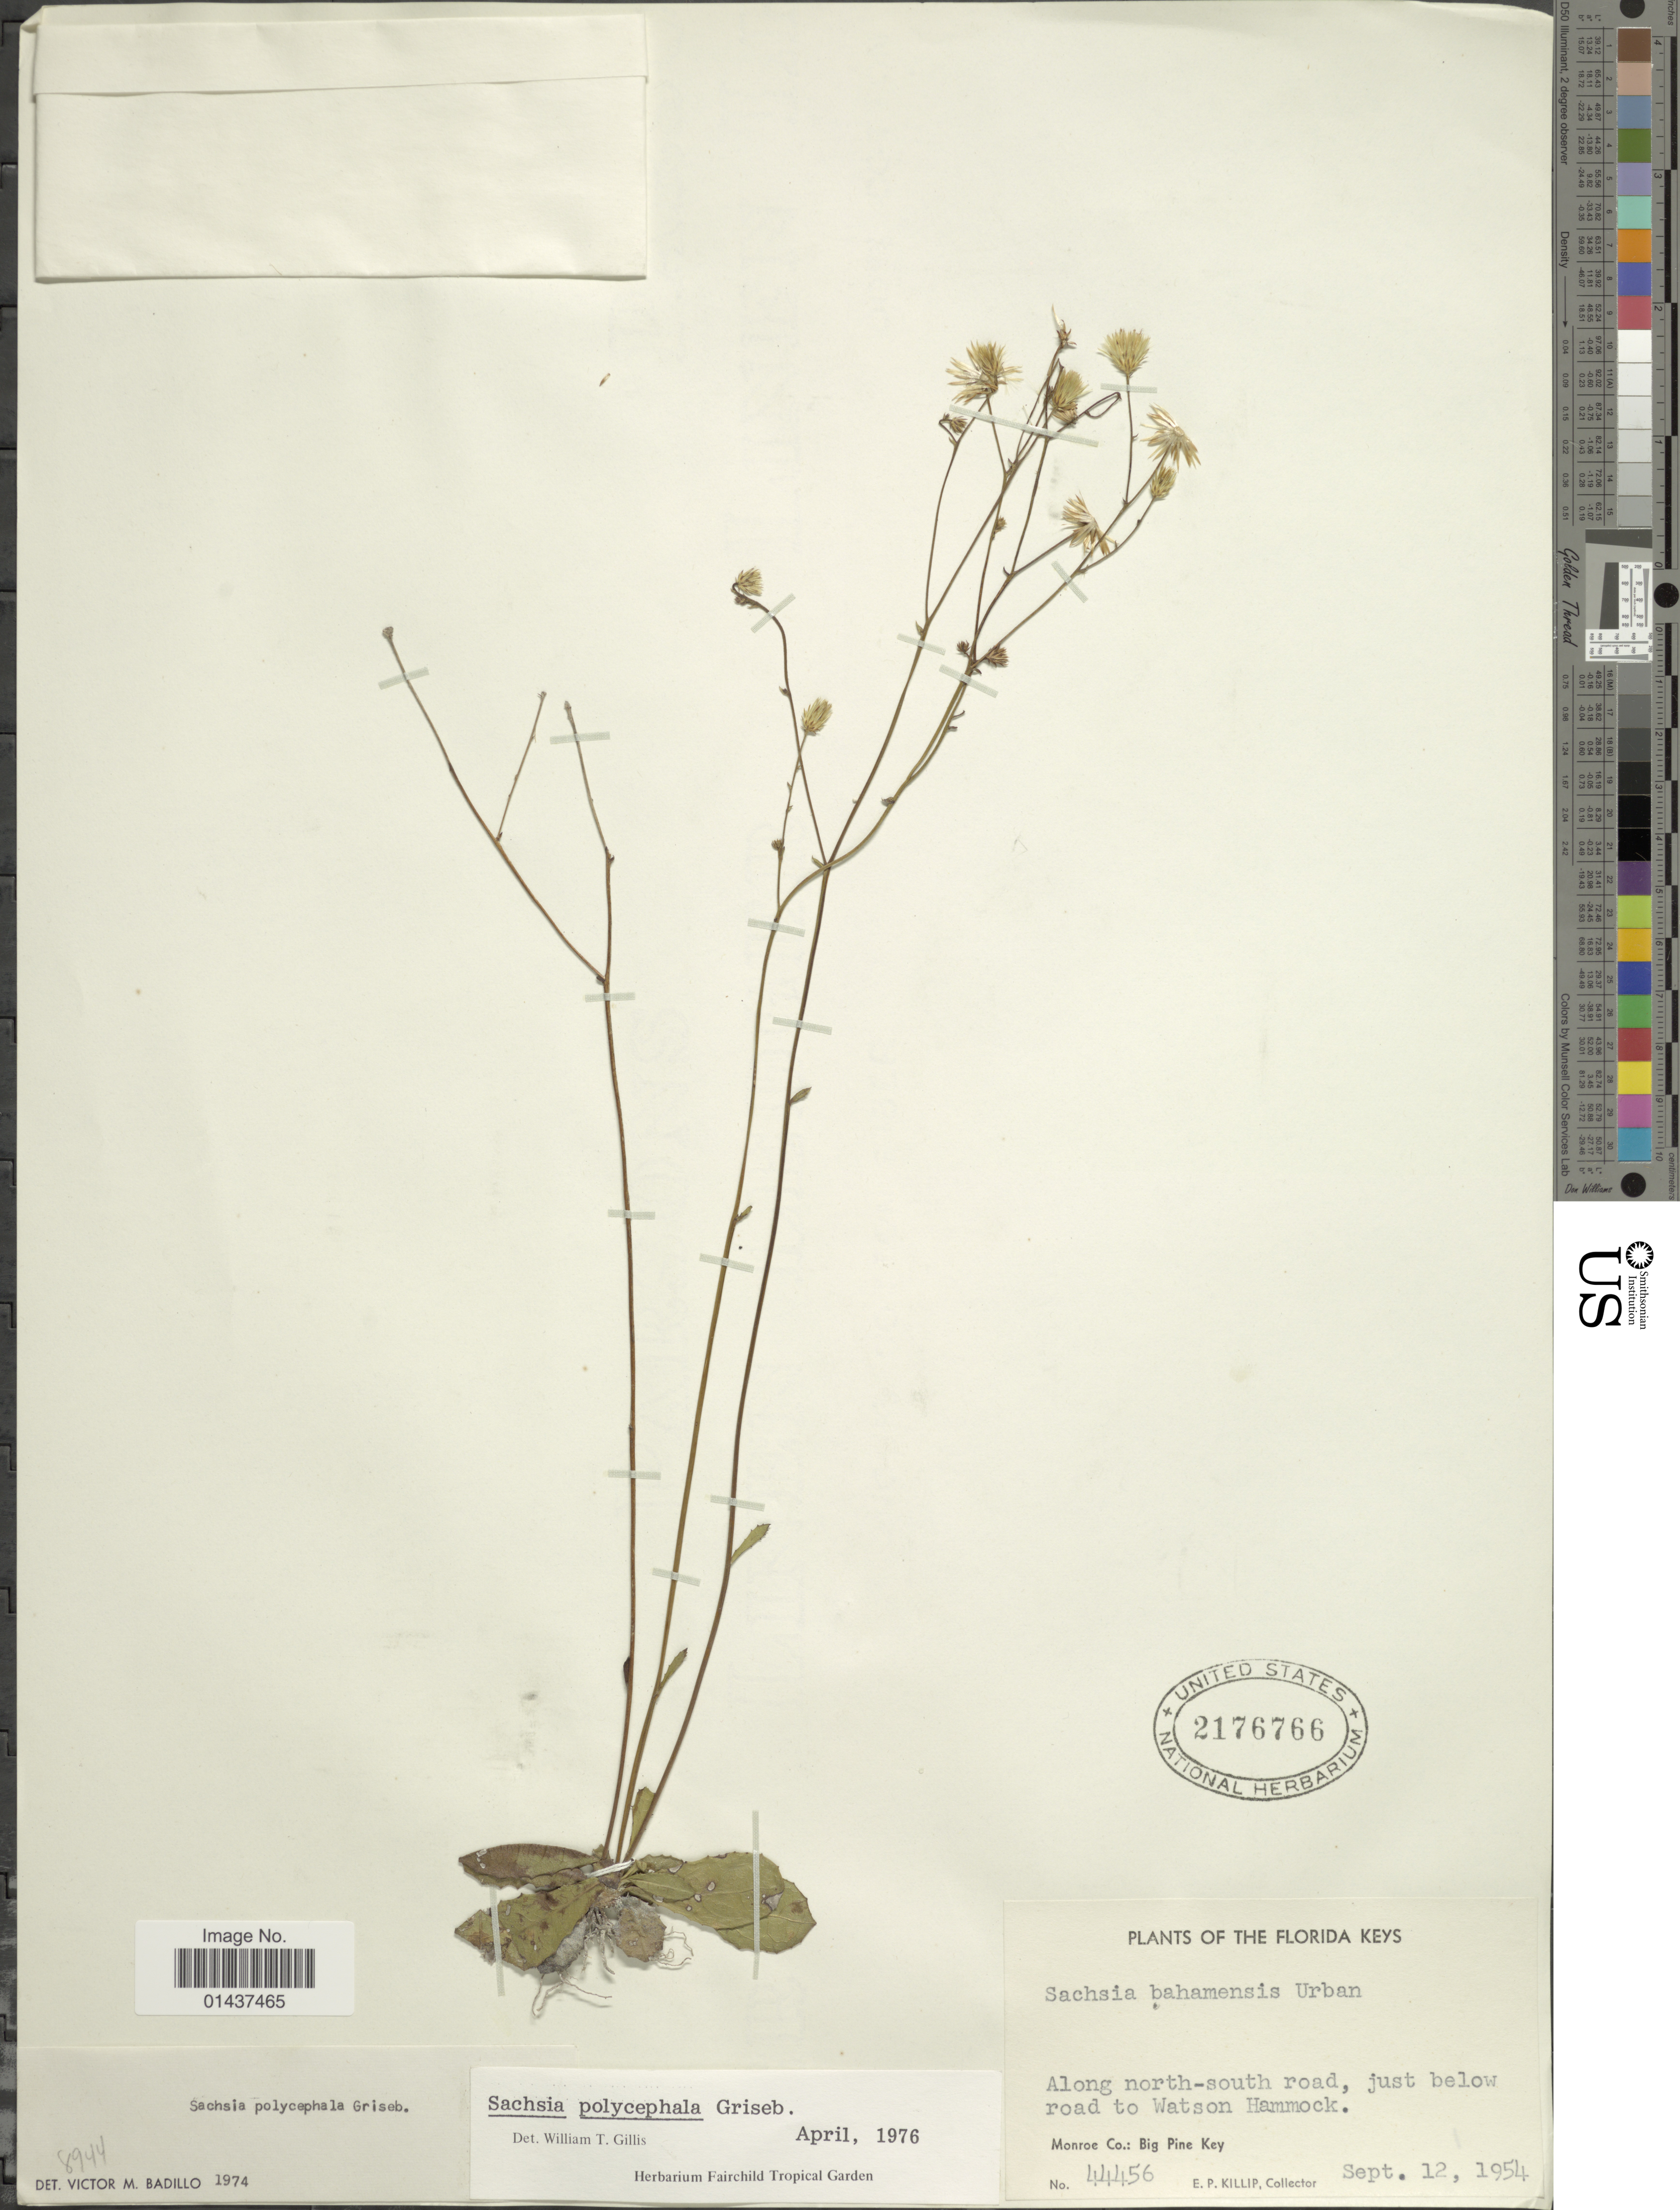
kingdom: Plantae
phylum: Tracheophyta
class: Magnoliopsida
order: Asterales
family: Asteraceae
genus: Sachsia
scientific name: Sachsia polycephala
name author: Griseb.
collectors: E. P. Killip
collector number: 44456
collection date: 1954-09-12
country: United States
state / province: Florida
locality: The Florida Keys, Along north-south road, just below road to Watson Hammock, Monroe Co: Big Pine Key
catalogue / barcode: US 2176766